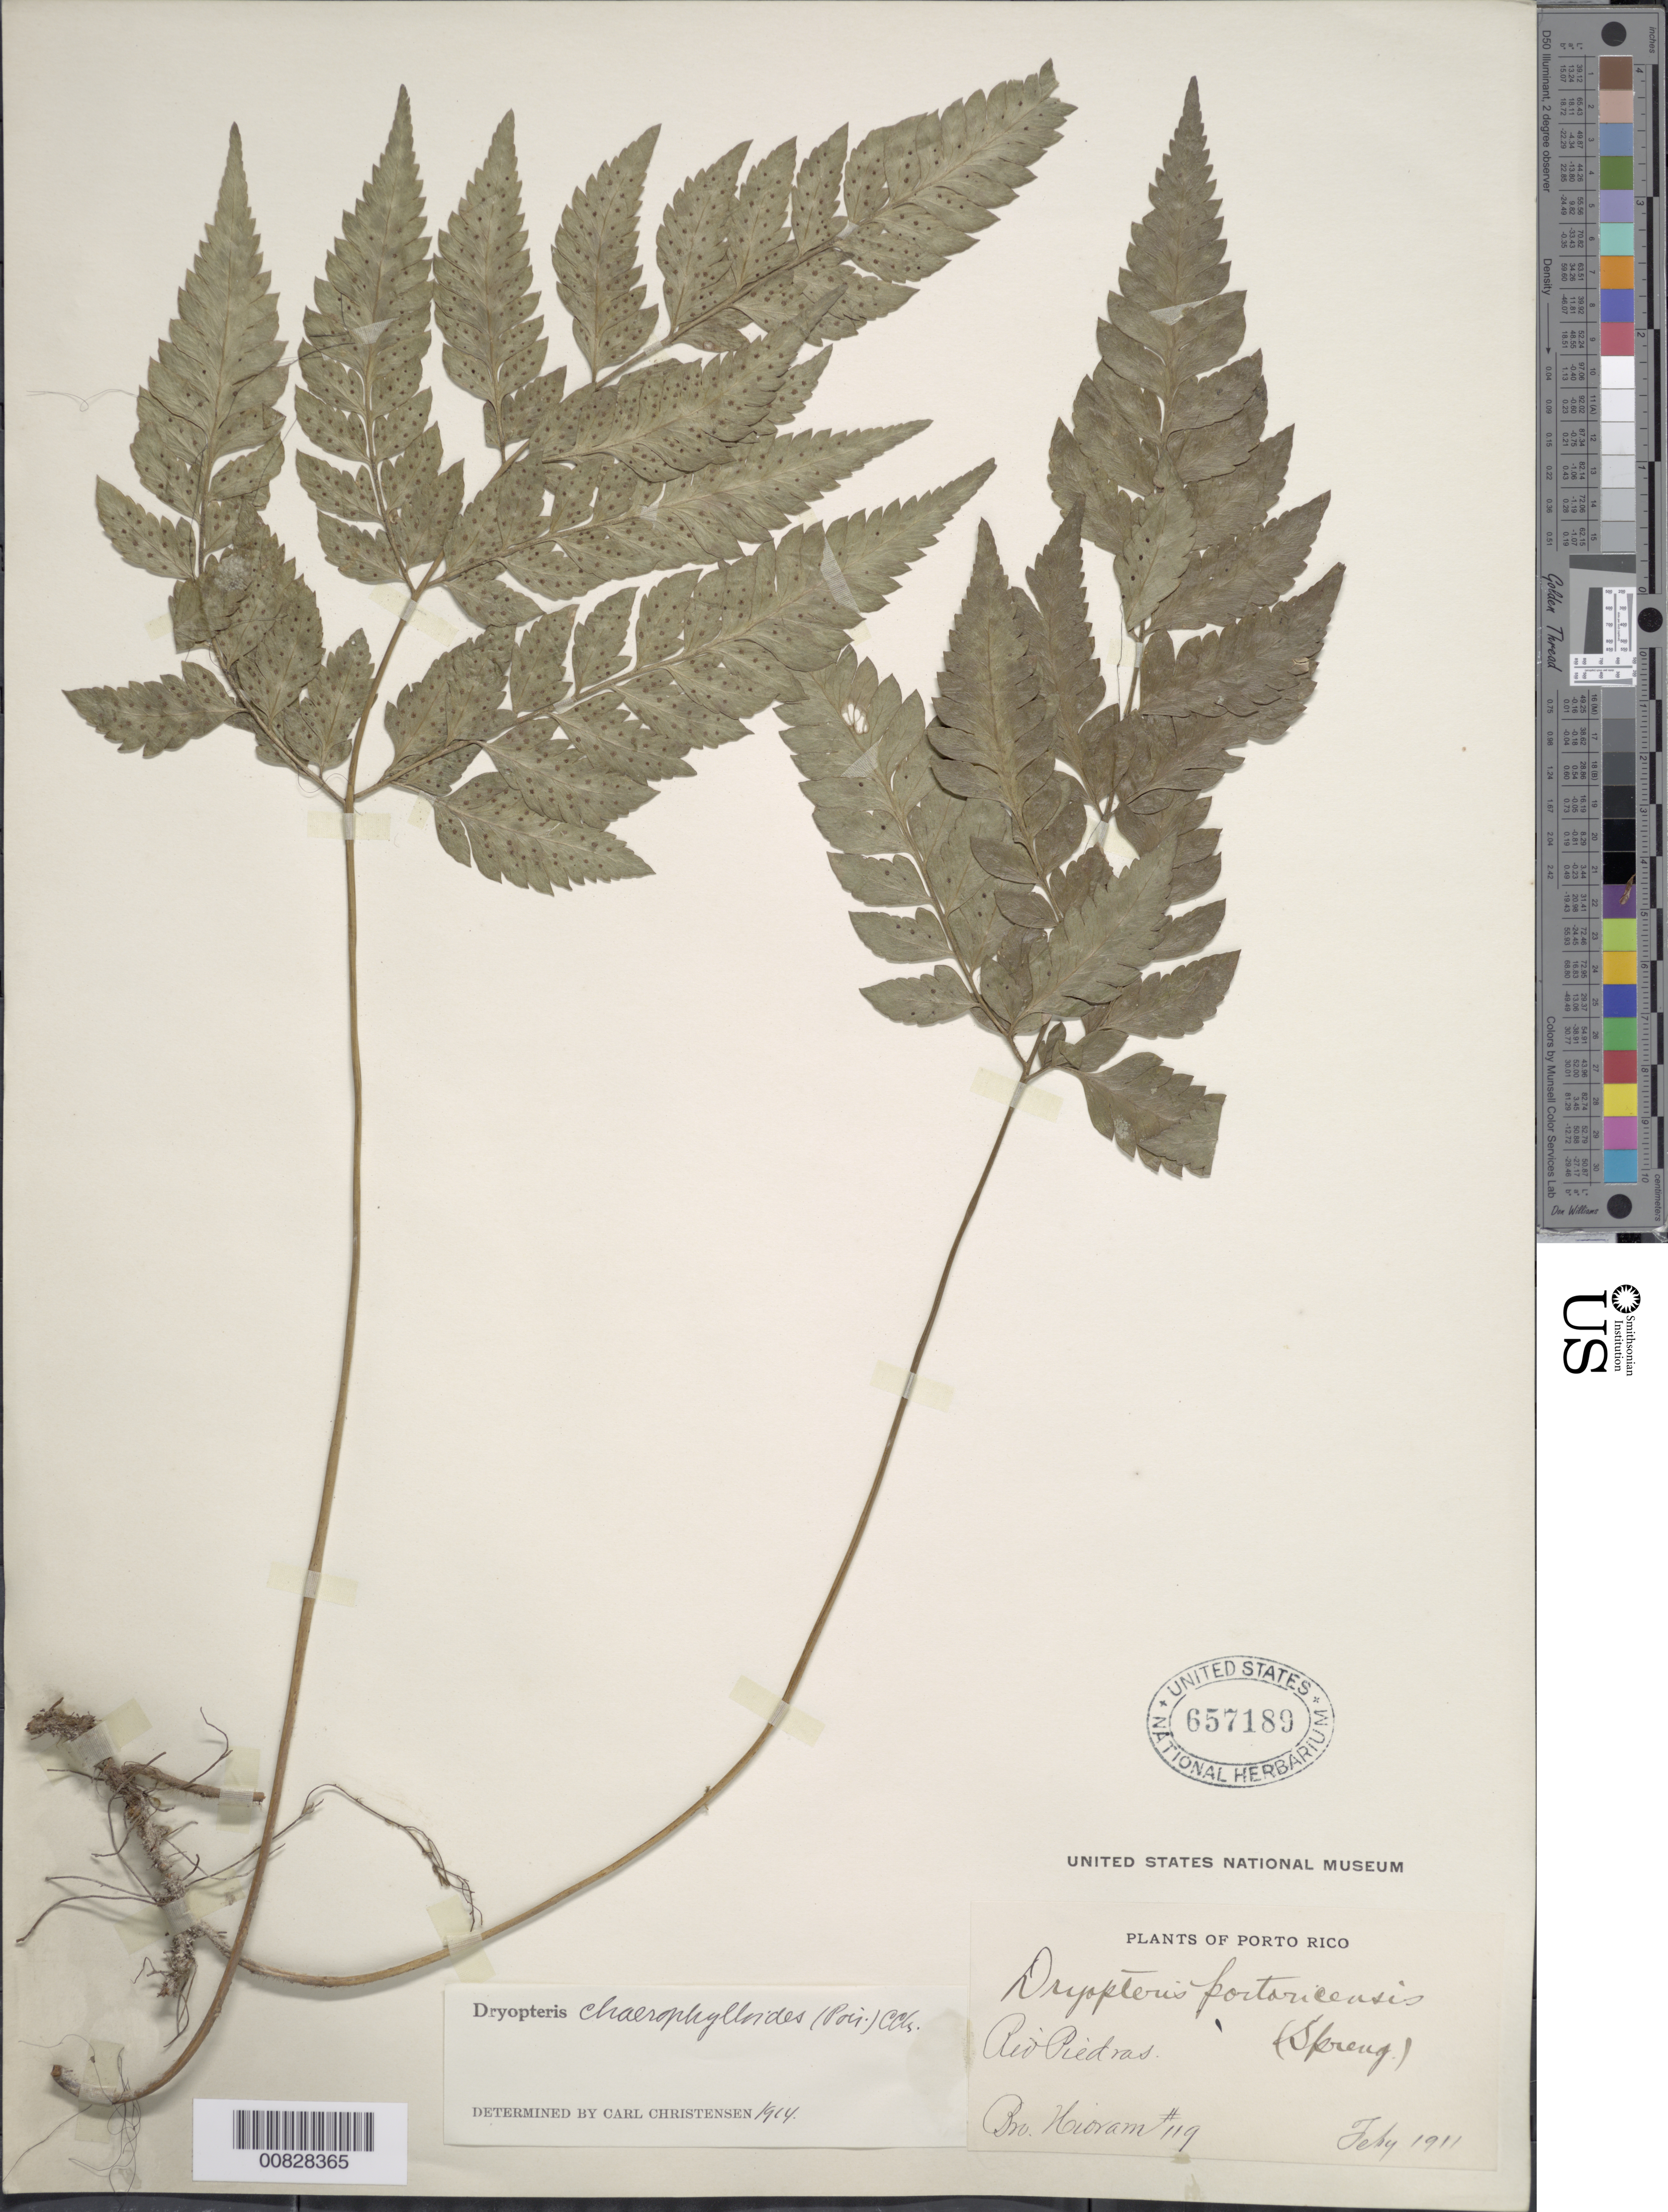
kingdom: Plantae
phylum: Tracheophyta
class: Polypodiopsida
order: Polypodiales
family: Dryopteridaceae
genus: Polystichopsis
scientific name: Polystichopsis chaerophylloides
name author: (Poir.) C.V. Morton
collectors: Bro. Hioram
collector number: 119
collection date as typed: Jul 1911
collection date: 1911-07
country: Puerto Rico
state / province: San Juan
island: Puerto Rico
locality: Río Piedras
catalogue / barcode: US 657189